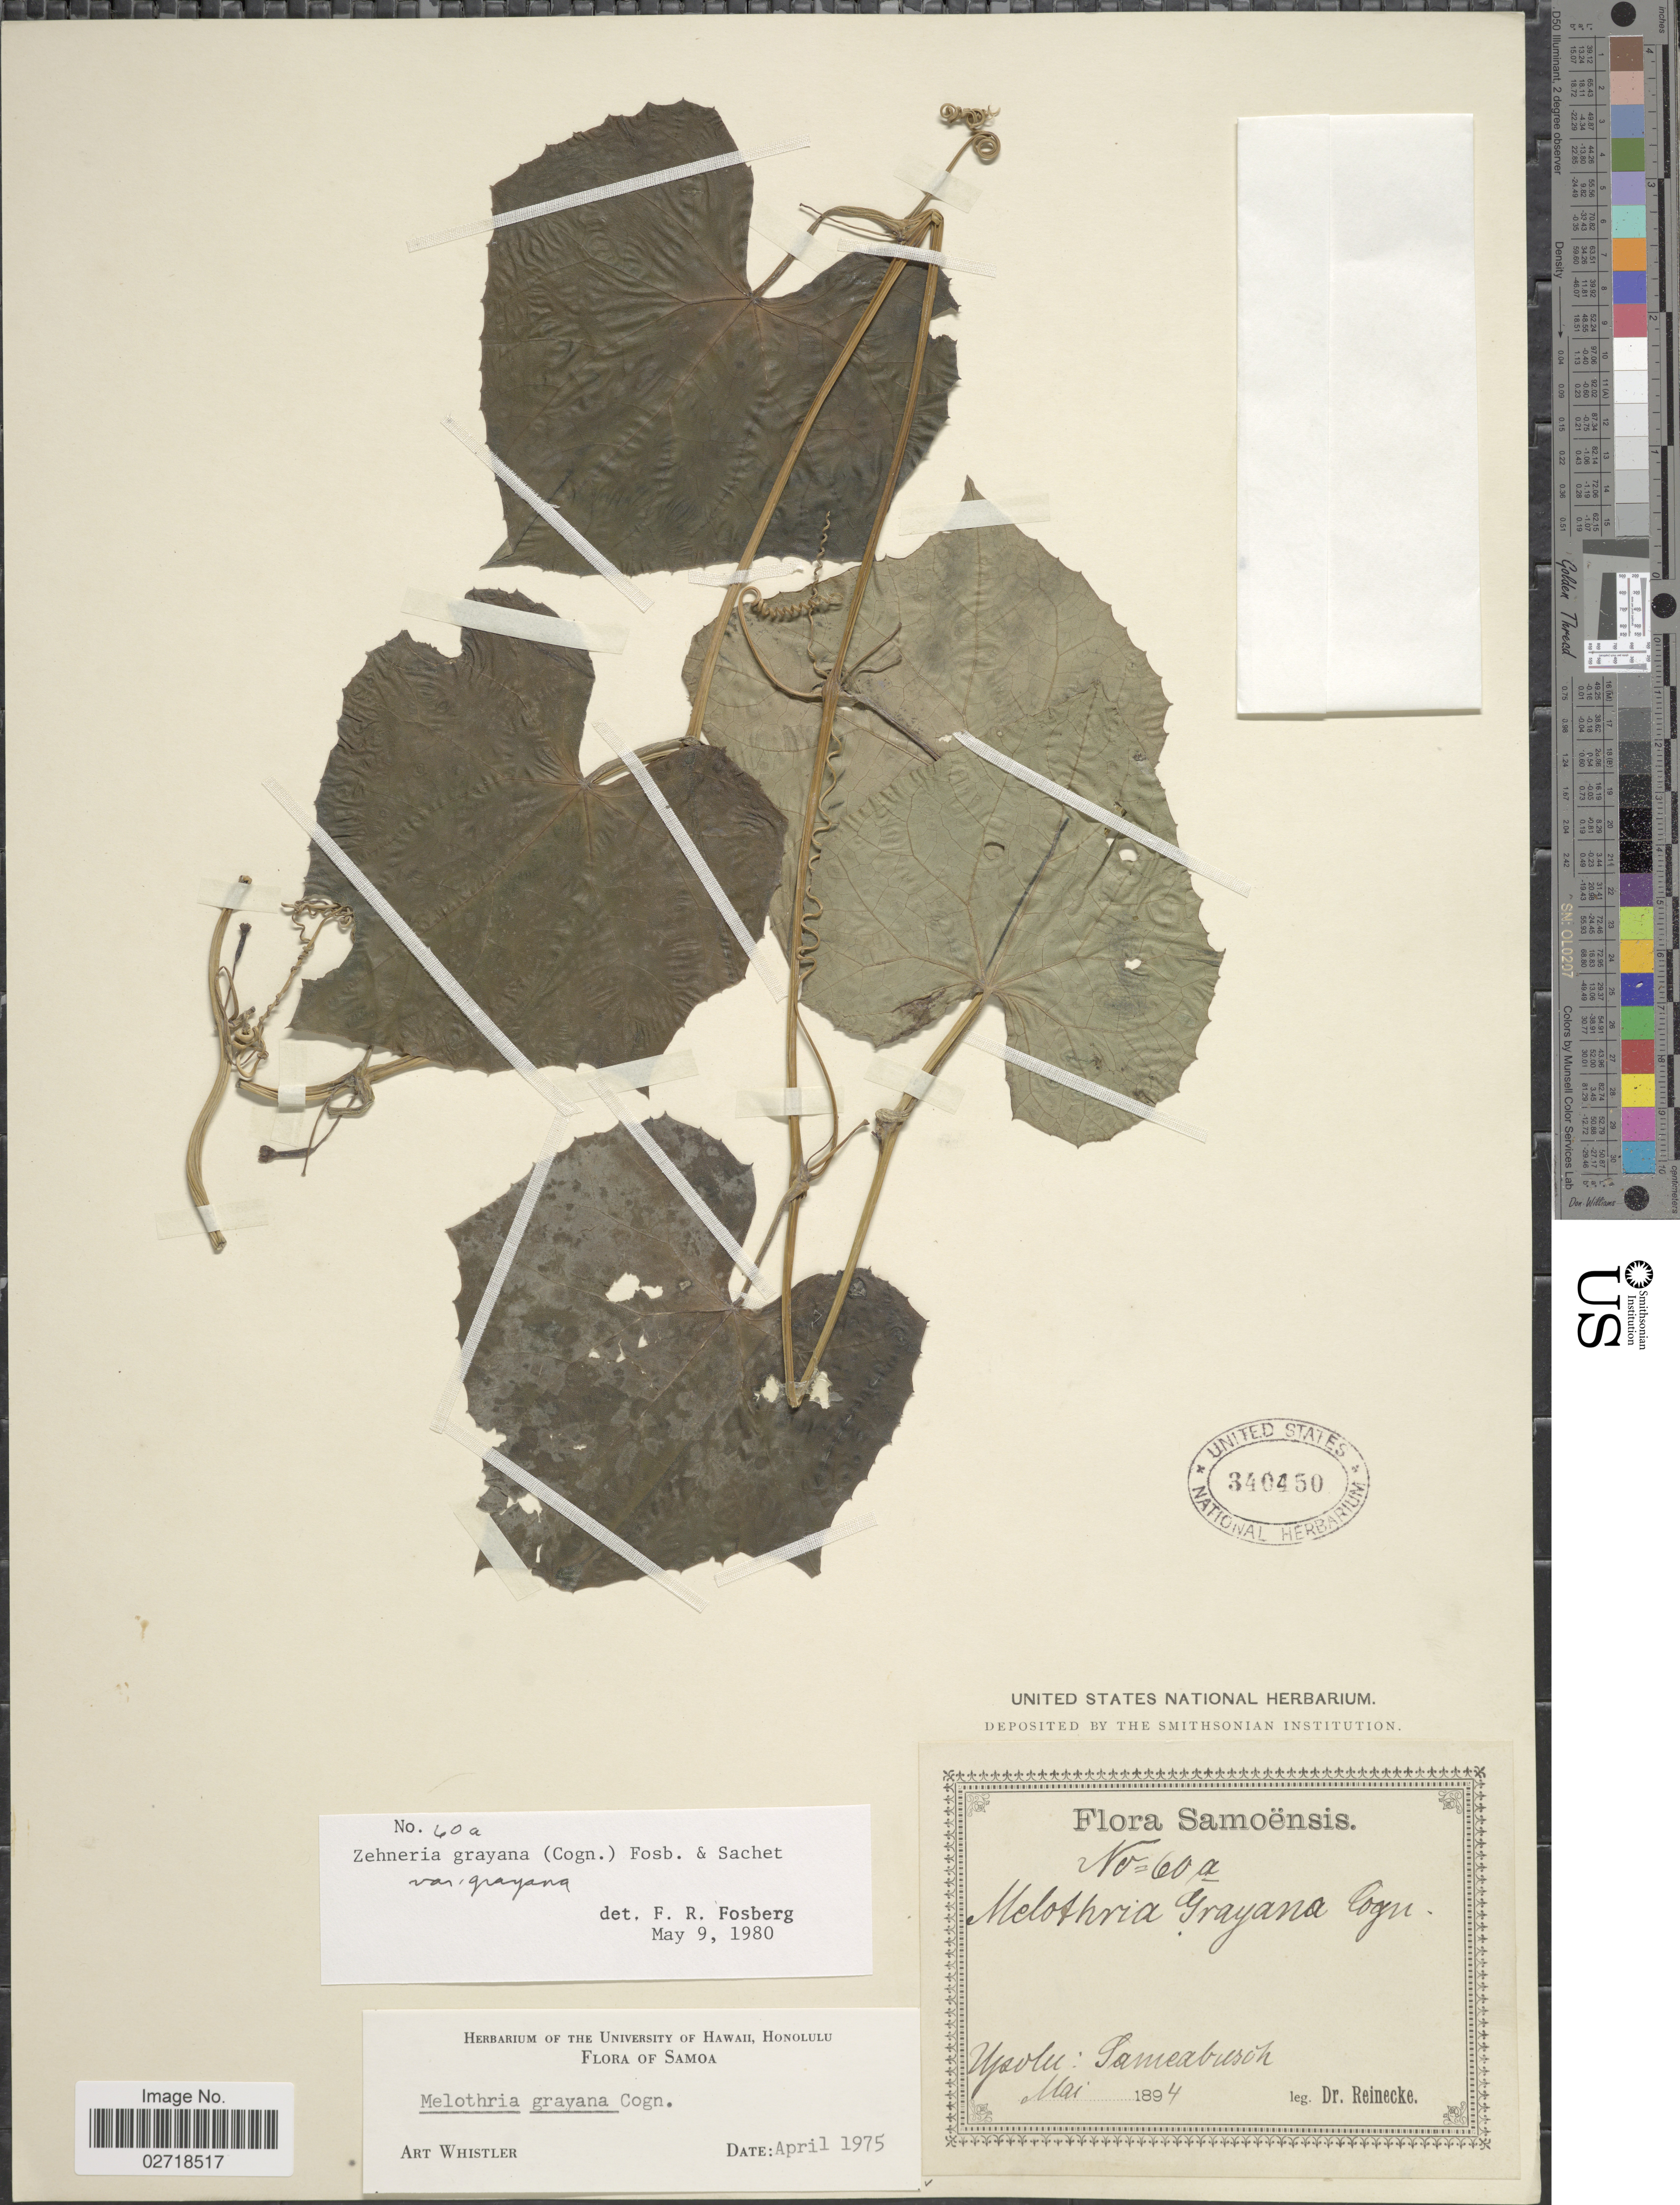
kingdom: Plantae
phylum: Tracheophyta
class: Magnoliopsida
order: Cucurbitales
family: Cucurbitaceae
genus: Zehneria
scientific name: Zehneria grayana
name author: (Cogn.) Fosberg & Sachet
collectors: -- Reinecke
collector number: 60a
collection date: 1894-05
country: Samoa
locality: Upolu: Samcabusoh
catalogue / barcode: US 340450